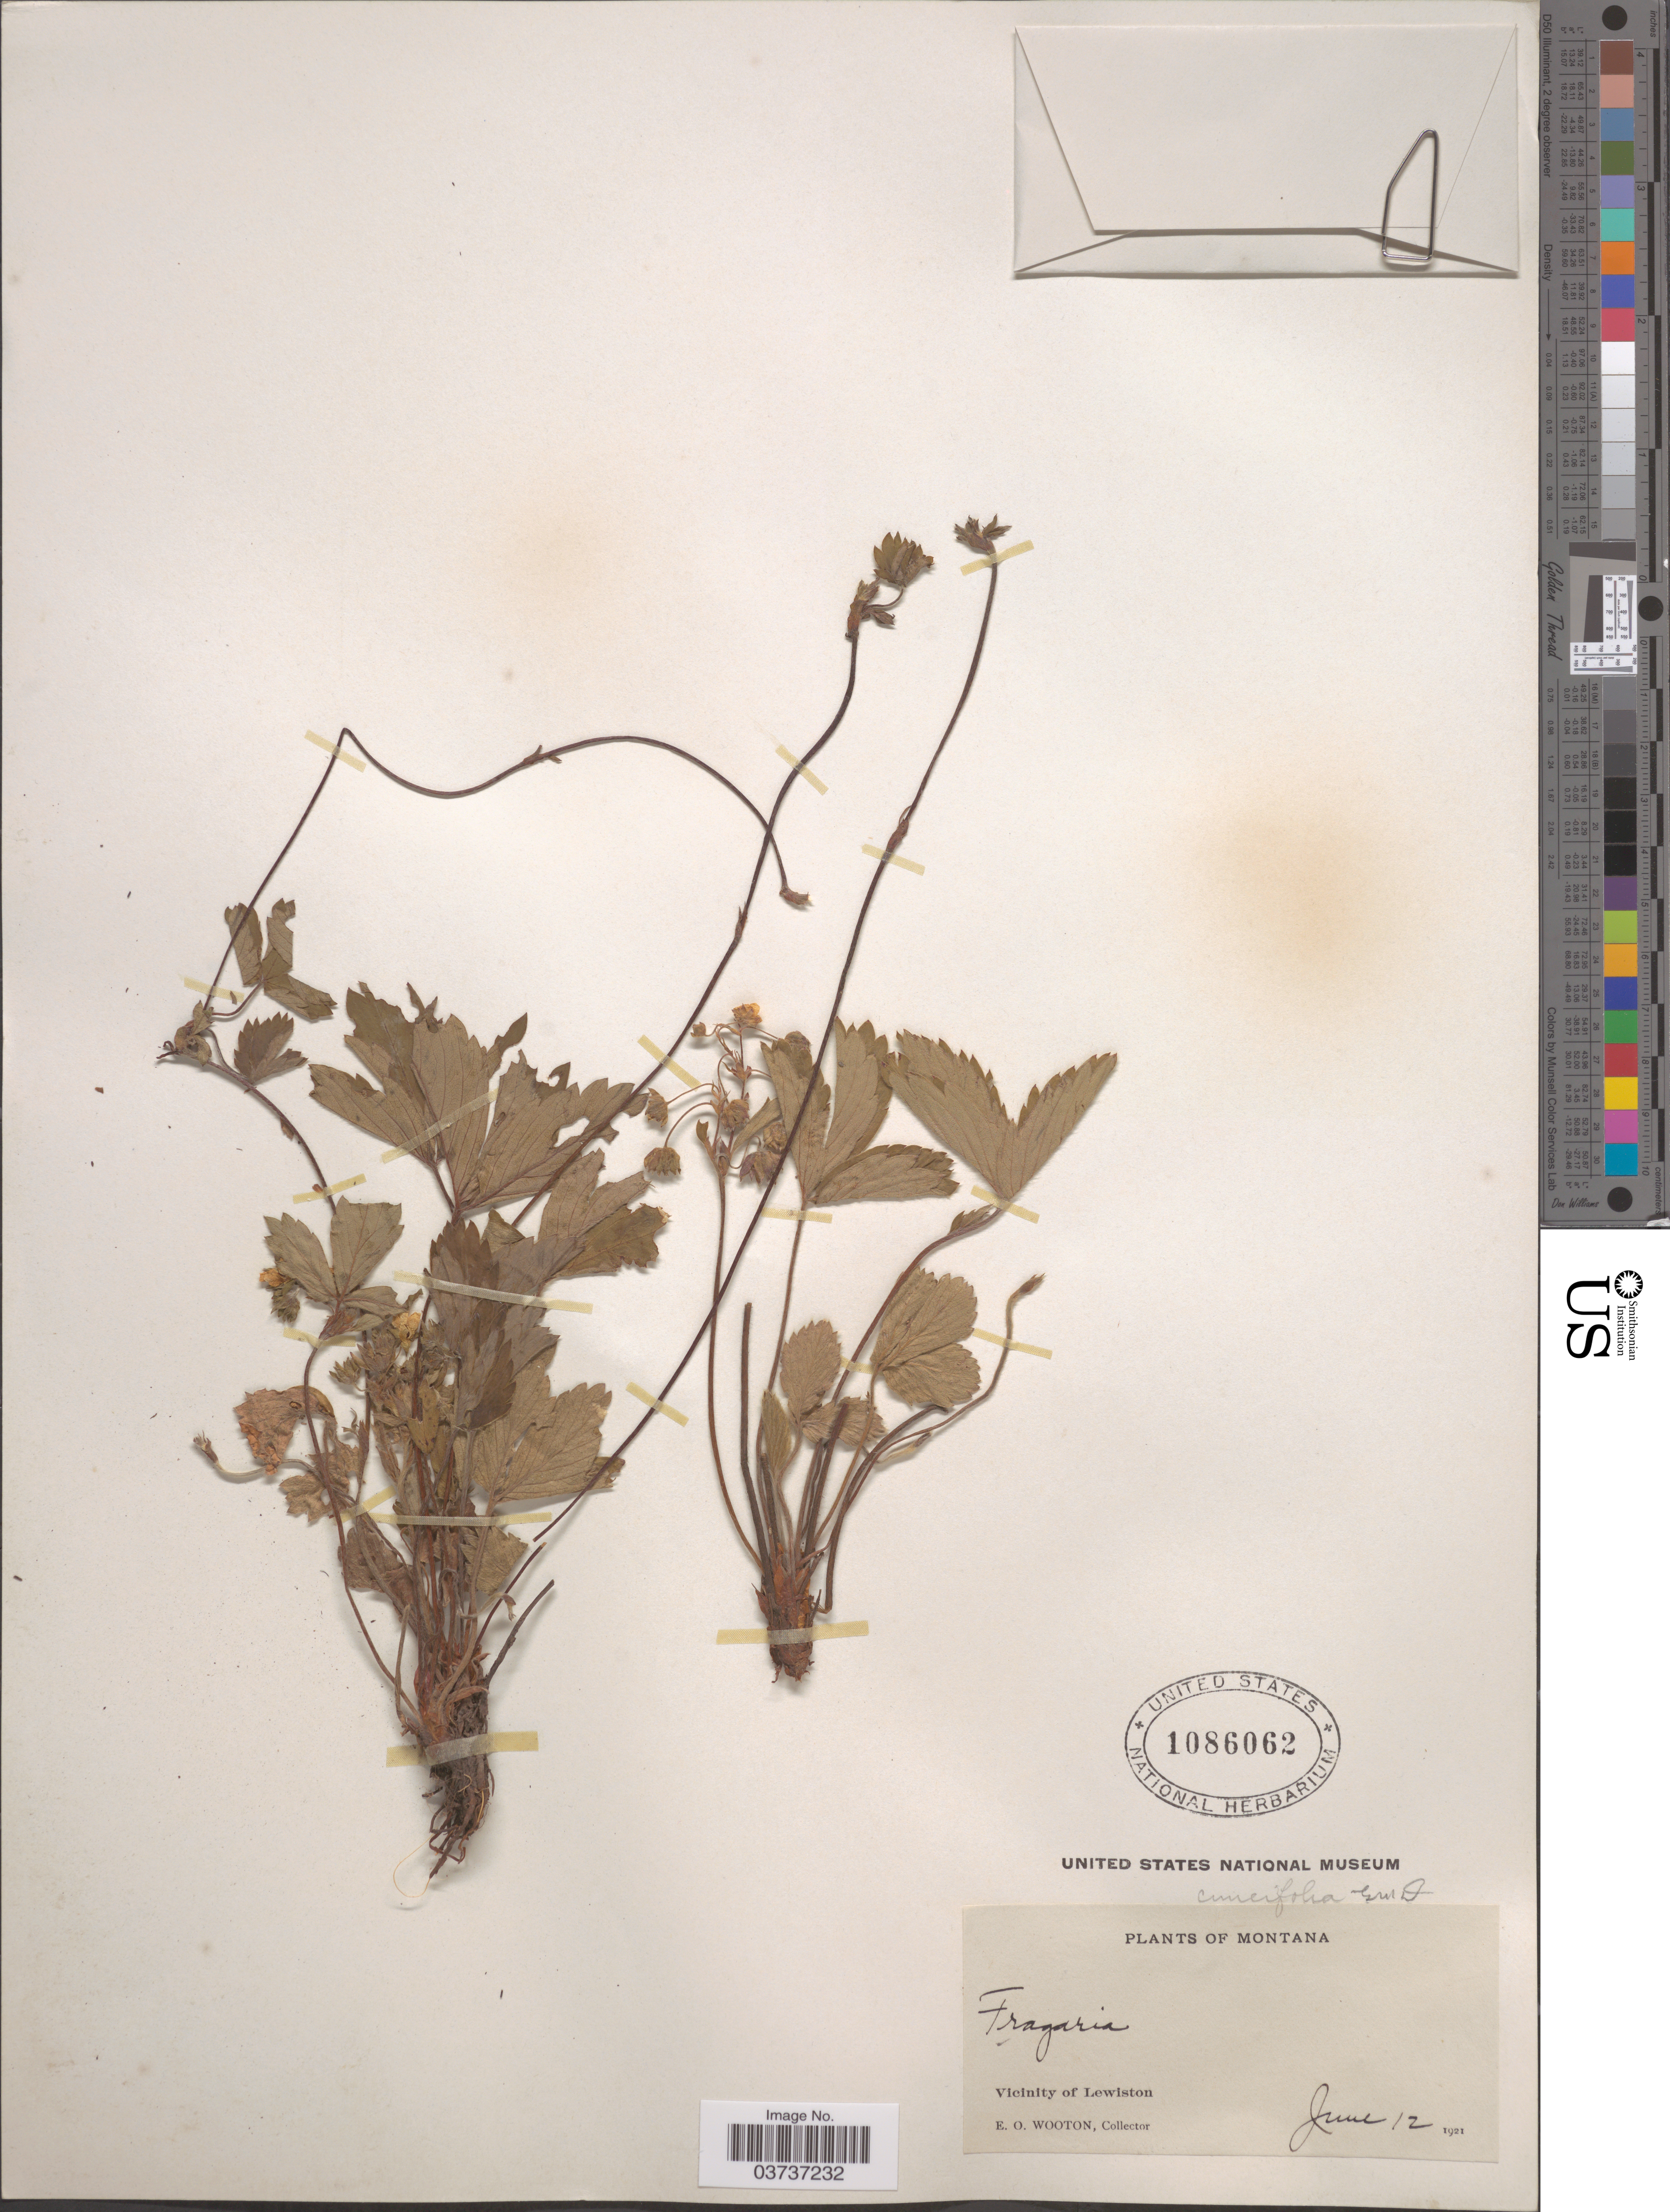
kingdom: Plantae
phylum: Tracheophyta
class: Magnoliopsida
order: Rosales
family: Rosaceae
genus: Fragaria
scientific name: Fragaria cuneifolia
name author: Nutt. ex Howell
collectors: E. O. Wooton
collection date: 1921-06-12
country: United States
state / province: Montana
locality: Vicinity of Lewiston.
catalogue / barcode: US 1086062